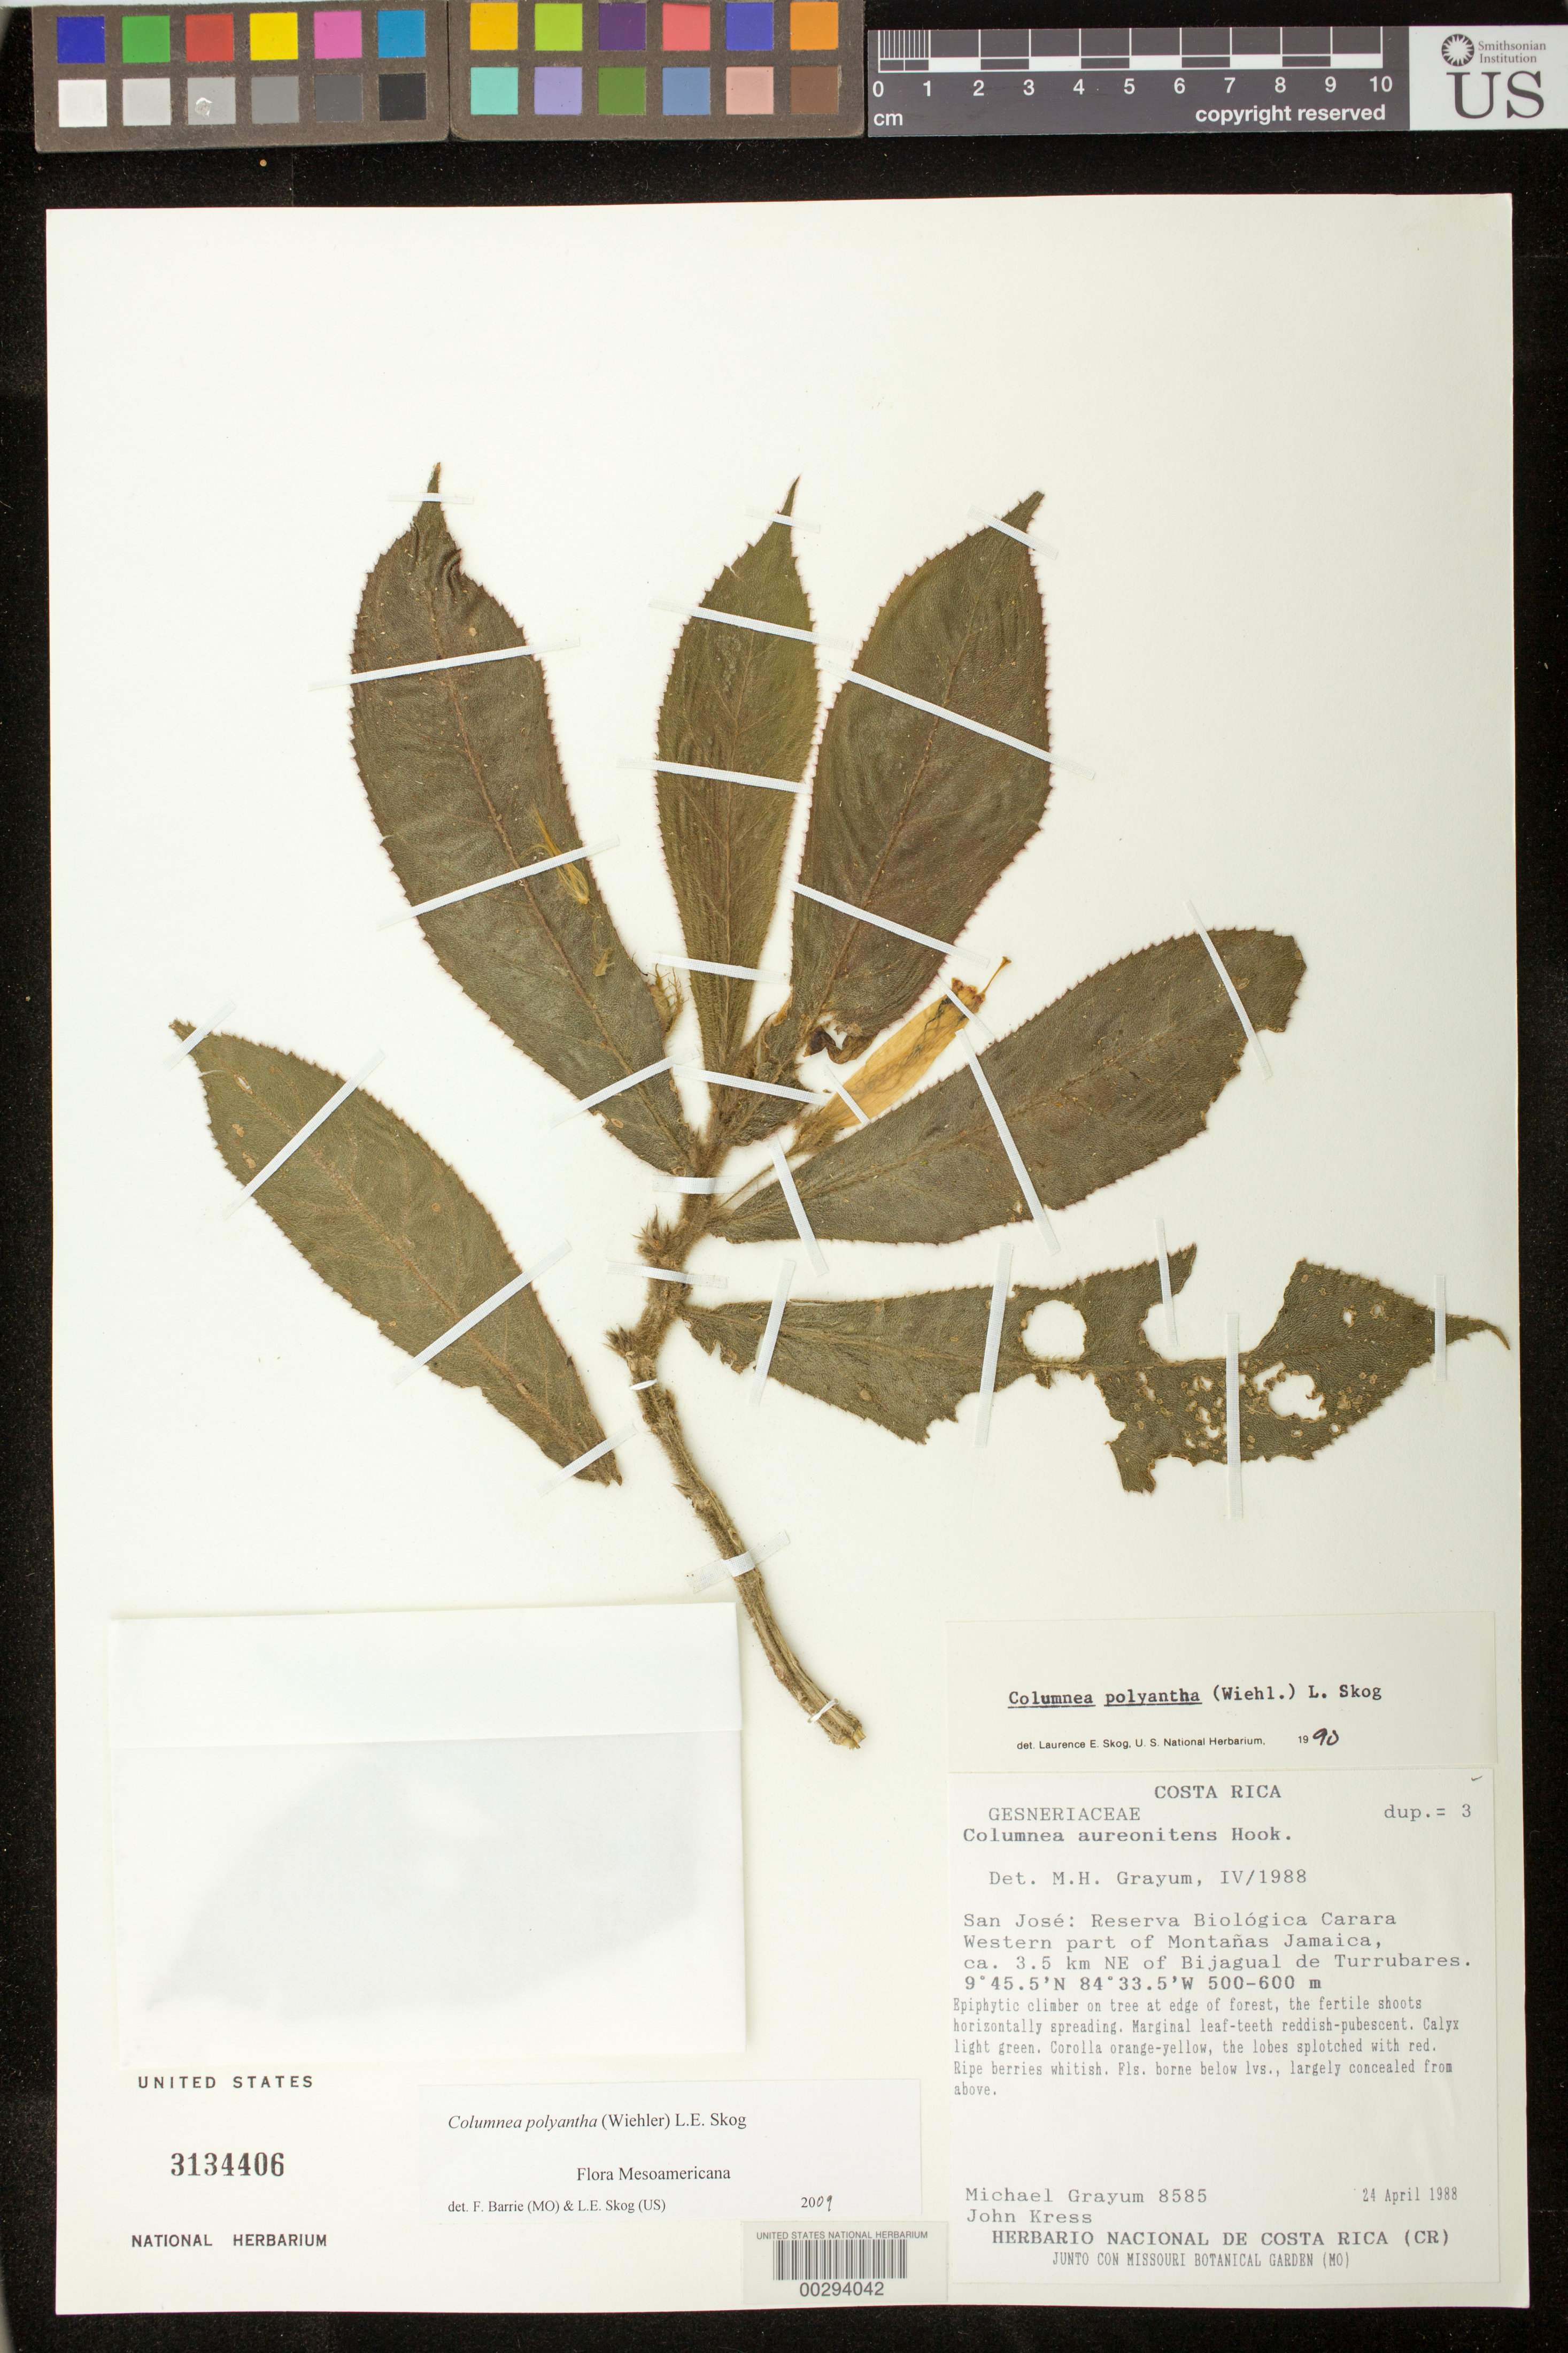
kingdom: Plantae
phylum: Tracheophyta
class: Magnoliopsida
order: Lamiales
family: Gesneriaceae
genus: Columnea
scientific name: Columnea polyantha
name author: (Wiehler) L.E. Skog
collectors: M. H. Grayum & W. J. Kress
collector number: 8585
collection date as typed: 24 Apr 1988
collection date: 1988-04-24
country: Costa Rica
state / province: San José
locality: Reserva Biologica Carara, western part of Montanas Jamaica, ca 3.5 km NE of Bijagual de Turrubares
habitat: Forest; at edge of forest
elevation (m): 500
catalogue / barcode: US 3134406